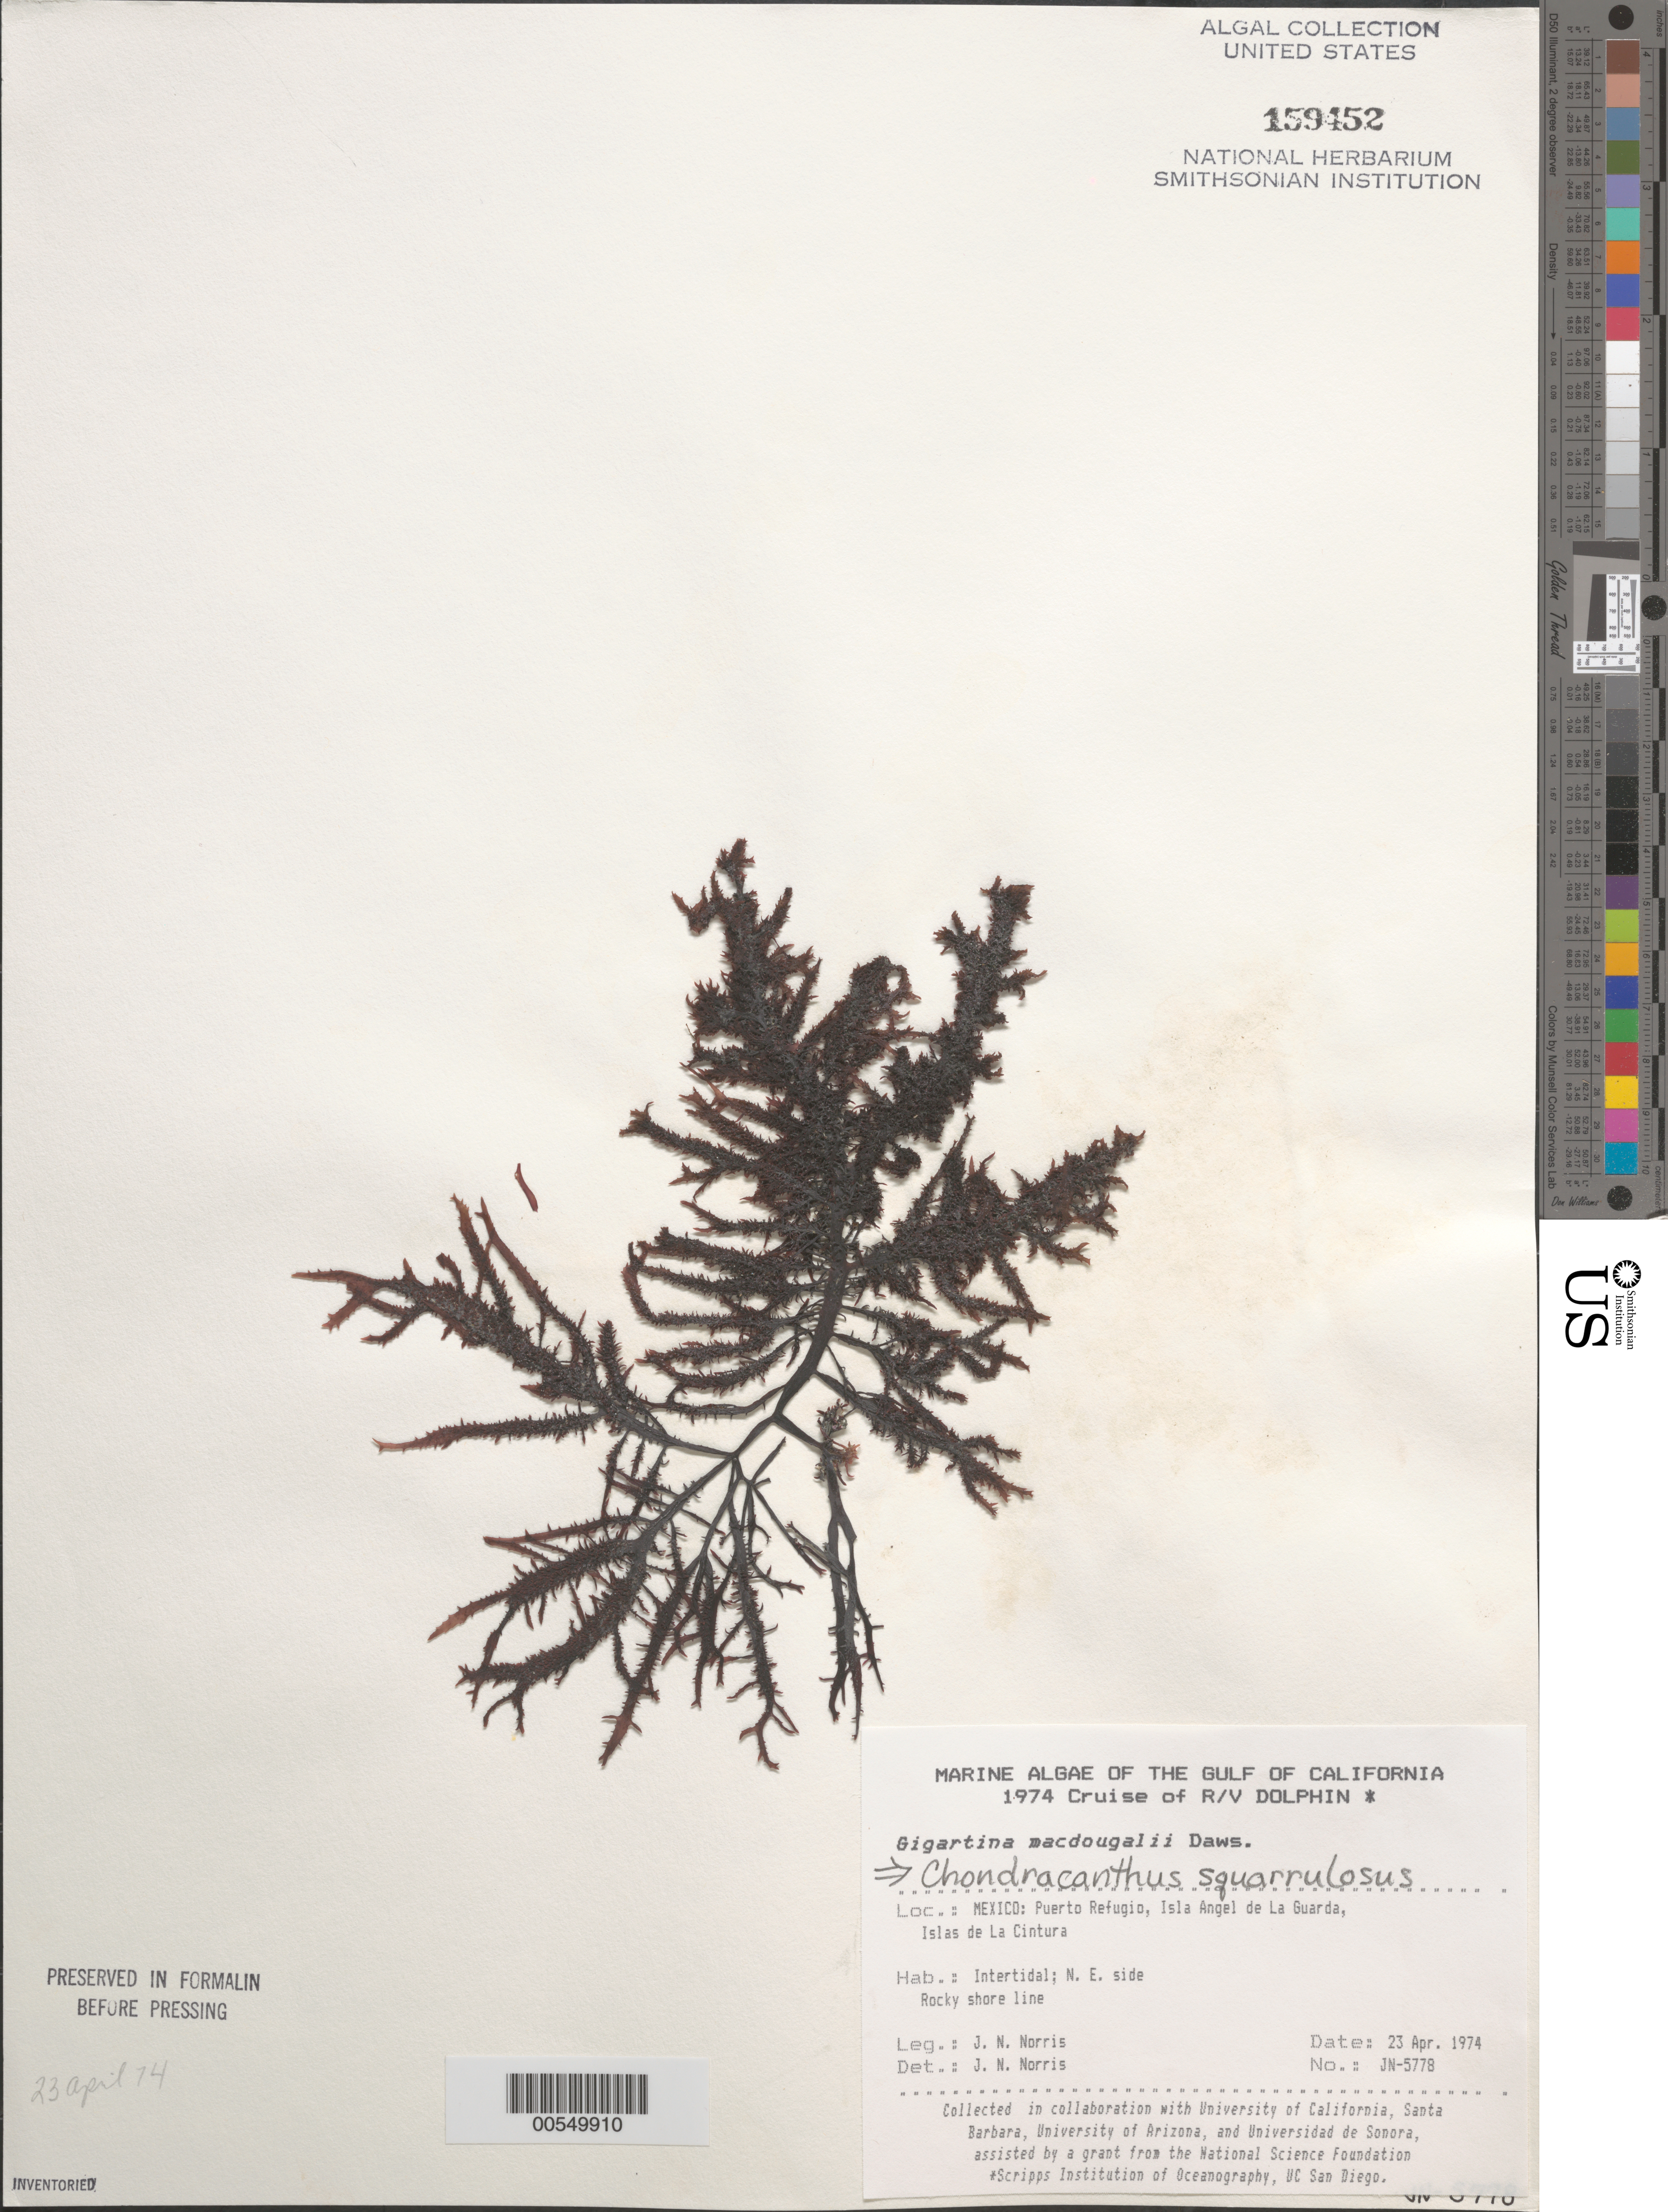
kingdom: Plantae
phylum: Rhodophyta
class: Florideophyceae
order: Gigartinales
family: Gigartinaceae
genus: Chondracanthus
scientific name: Chondracanthus squarrulosus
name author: (Setch. & N.L. Gardner) J.R. Hughey et al.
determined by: Norris, James N.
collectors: J. N. Norris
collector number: JN-5778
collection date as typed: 23 Apr 1974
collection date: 1974-04-23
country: Mexico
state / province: Baja California Norte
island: Isla Angel de la Guarda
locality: Puerto Refugio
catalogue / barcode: US 159452